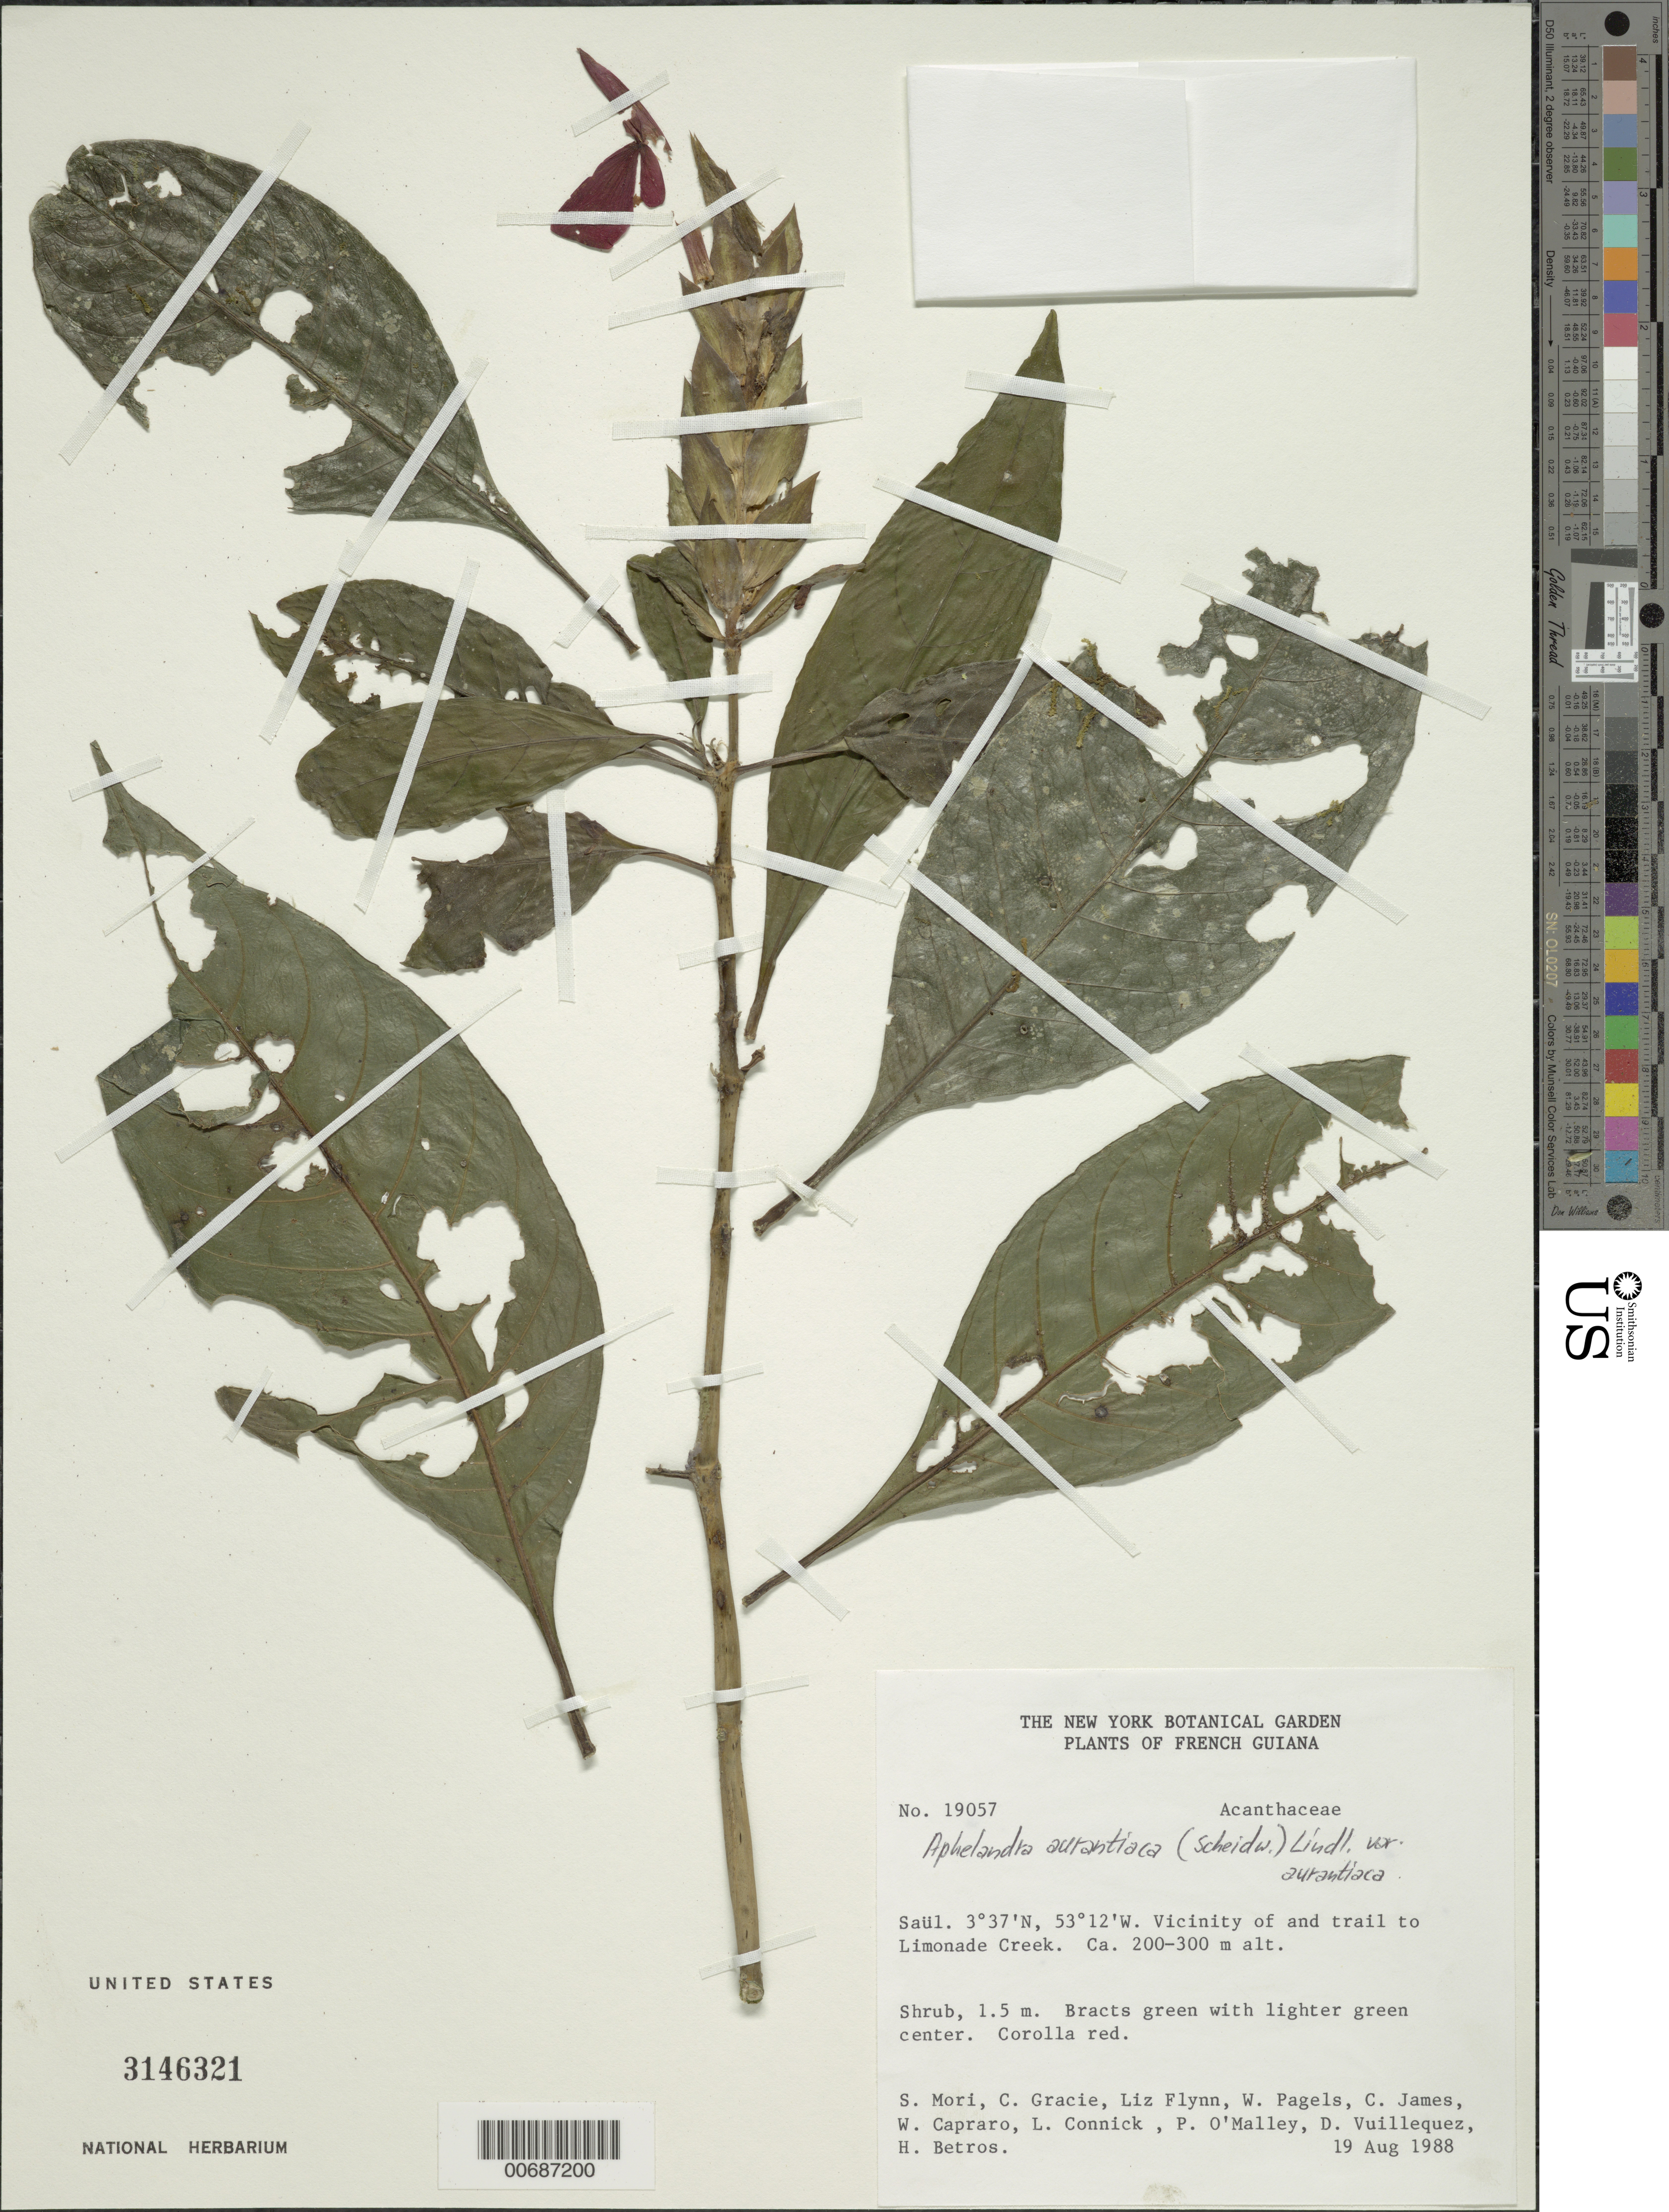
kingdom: Plantae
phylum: Tracheophyta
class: Magnoliopsida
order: Lamiales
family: Acanthaceae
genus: Aphelandra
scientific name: Aphelandra aurantiaca var. aurantiaca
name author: (Scheidw.) Lindl.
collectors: S. Mori, C. A. Gracie, L. Flynn, W. Pagels, C. James, W. Capraro & L. Connick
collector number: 19057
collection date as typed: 19-Aug-88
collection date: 1988-08-19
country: French Guiana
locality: Saül, vicinity of and trail to Limonade Creek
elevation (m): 200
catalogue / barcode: US 3146321